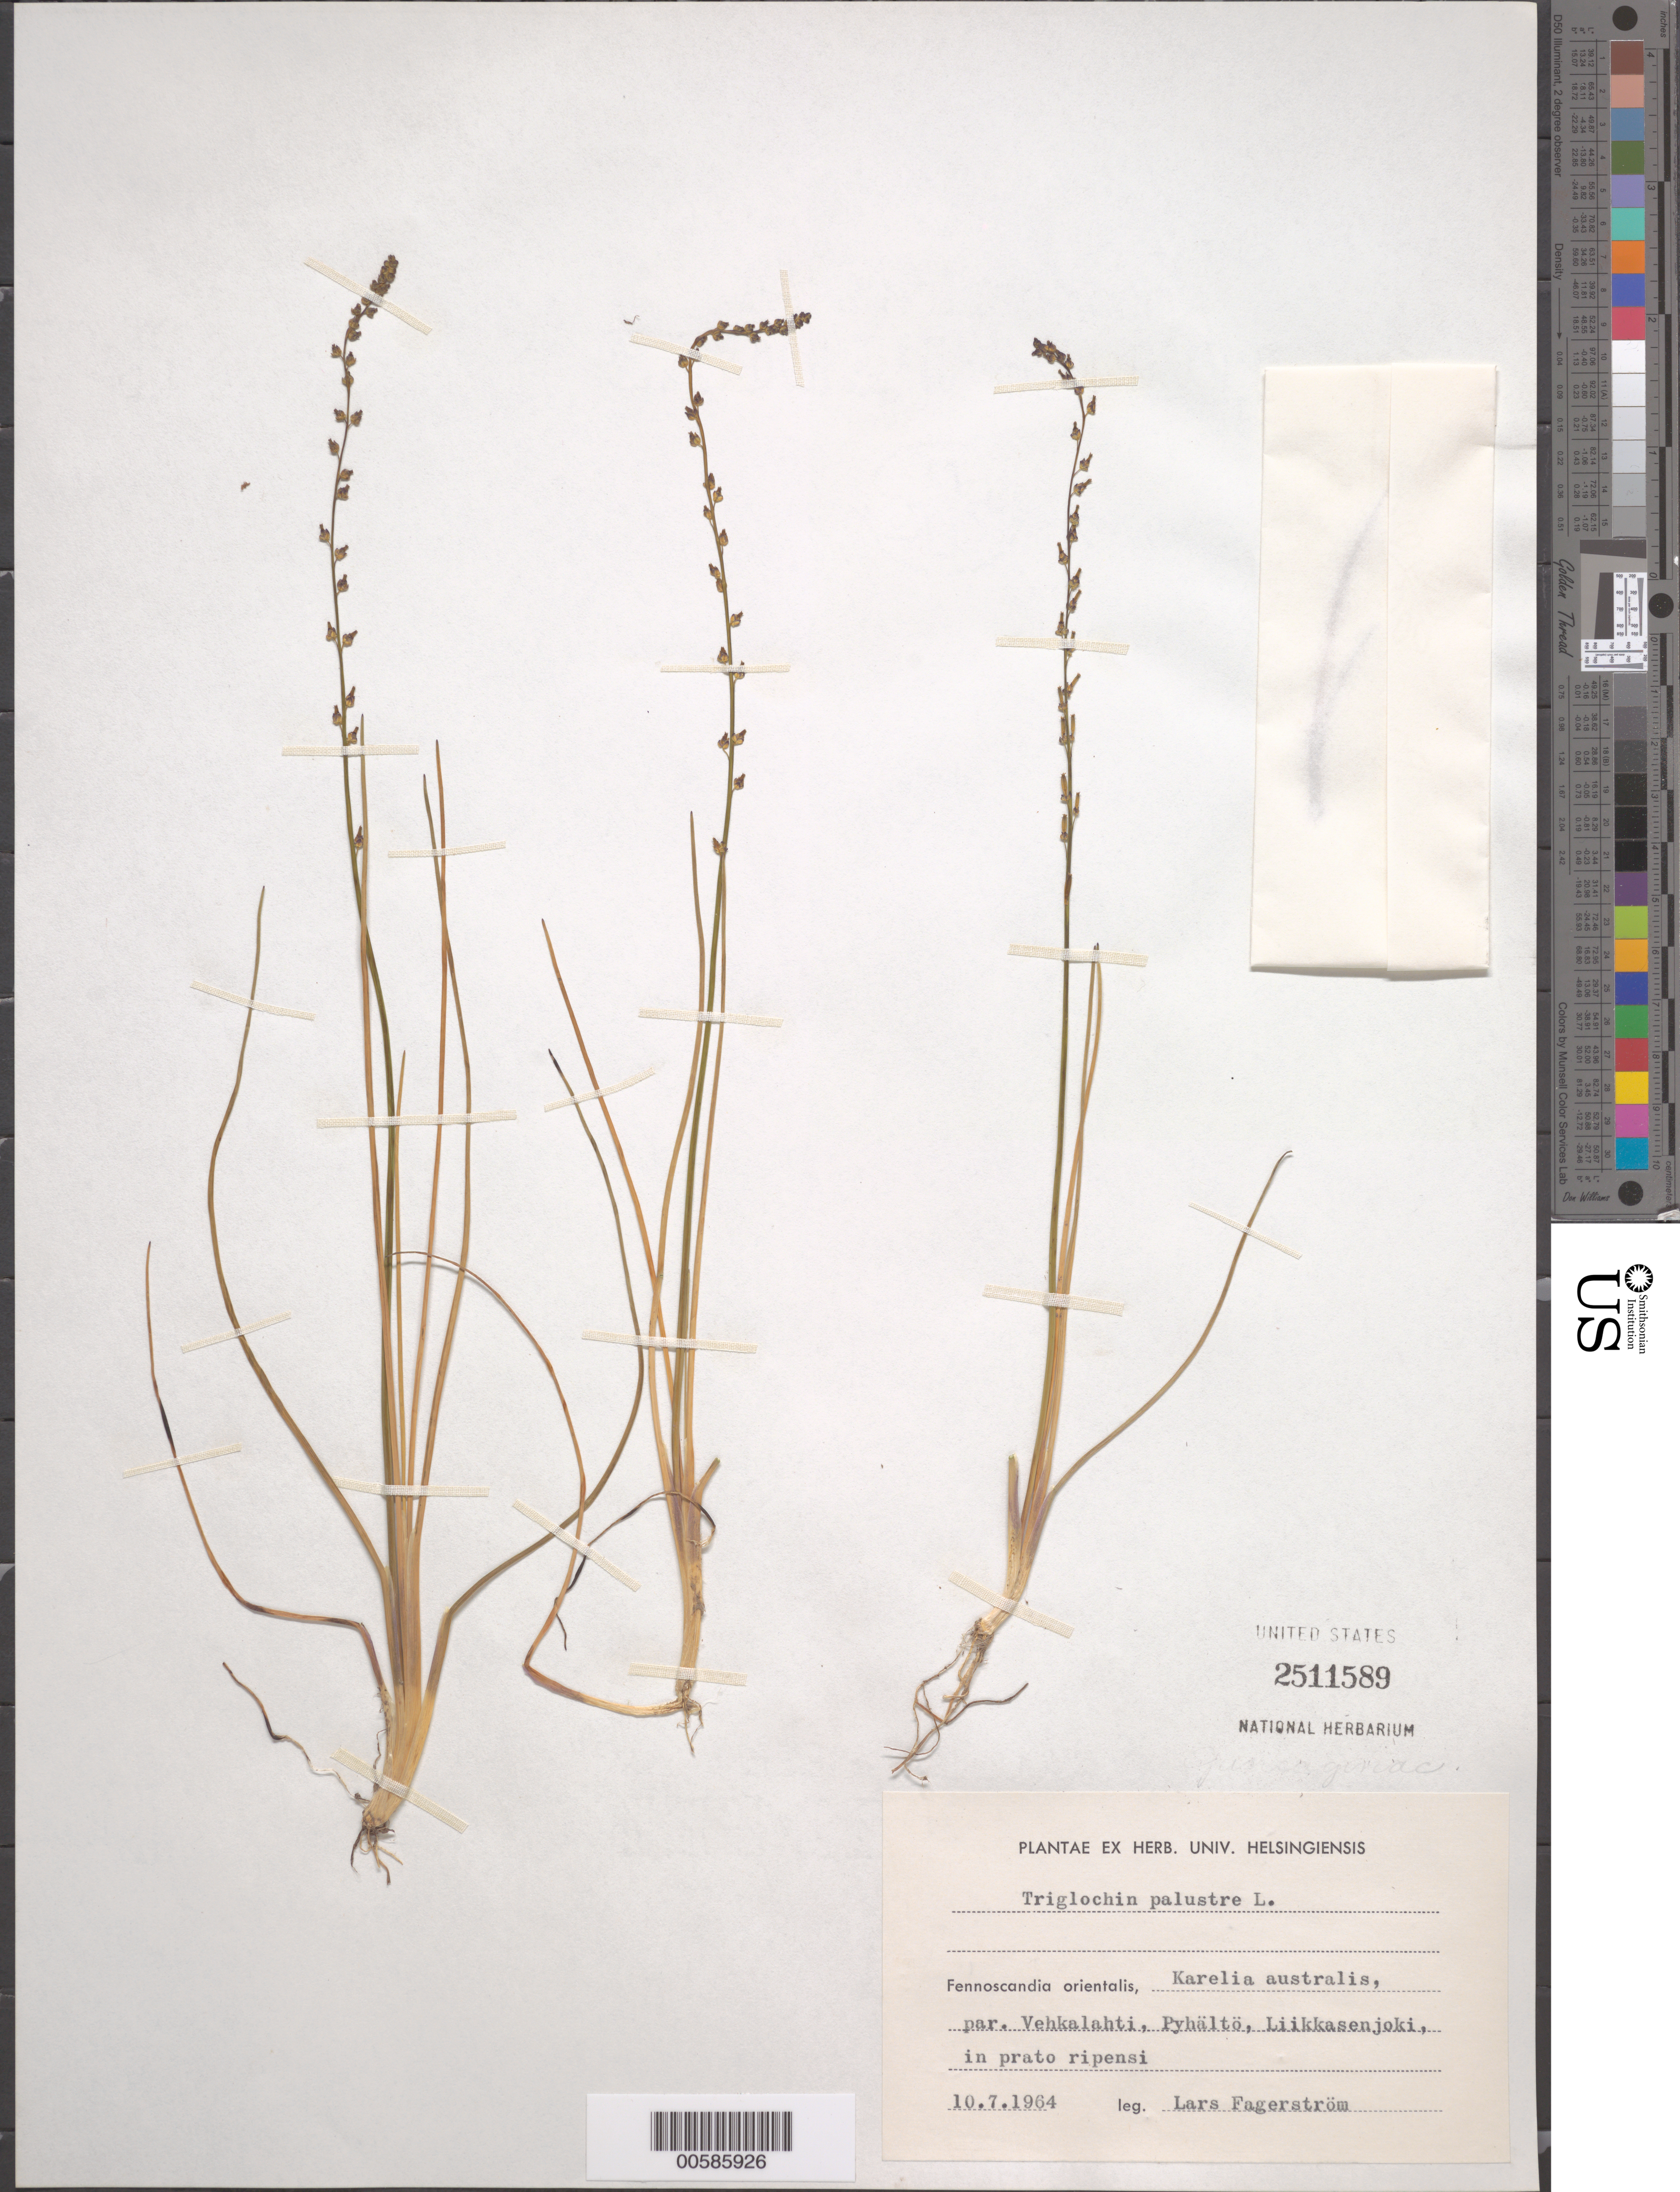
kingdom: Plantae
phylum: Tracheophyta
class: Liliopsida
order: Alismatales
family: Juncaginaceae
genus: Triglochin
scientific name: Triglochin palustris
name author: L.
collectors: L. Fagerstrom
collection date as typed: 10 Jul 1964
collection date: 1964-07-10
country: Russian Federation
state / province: Karelia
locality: Karelia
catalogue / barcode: US 2511589